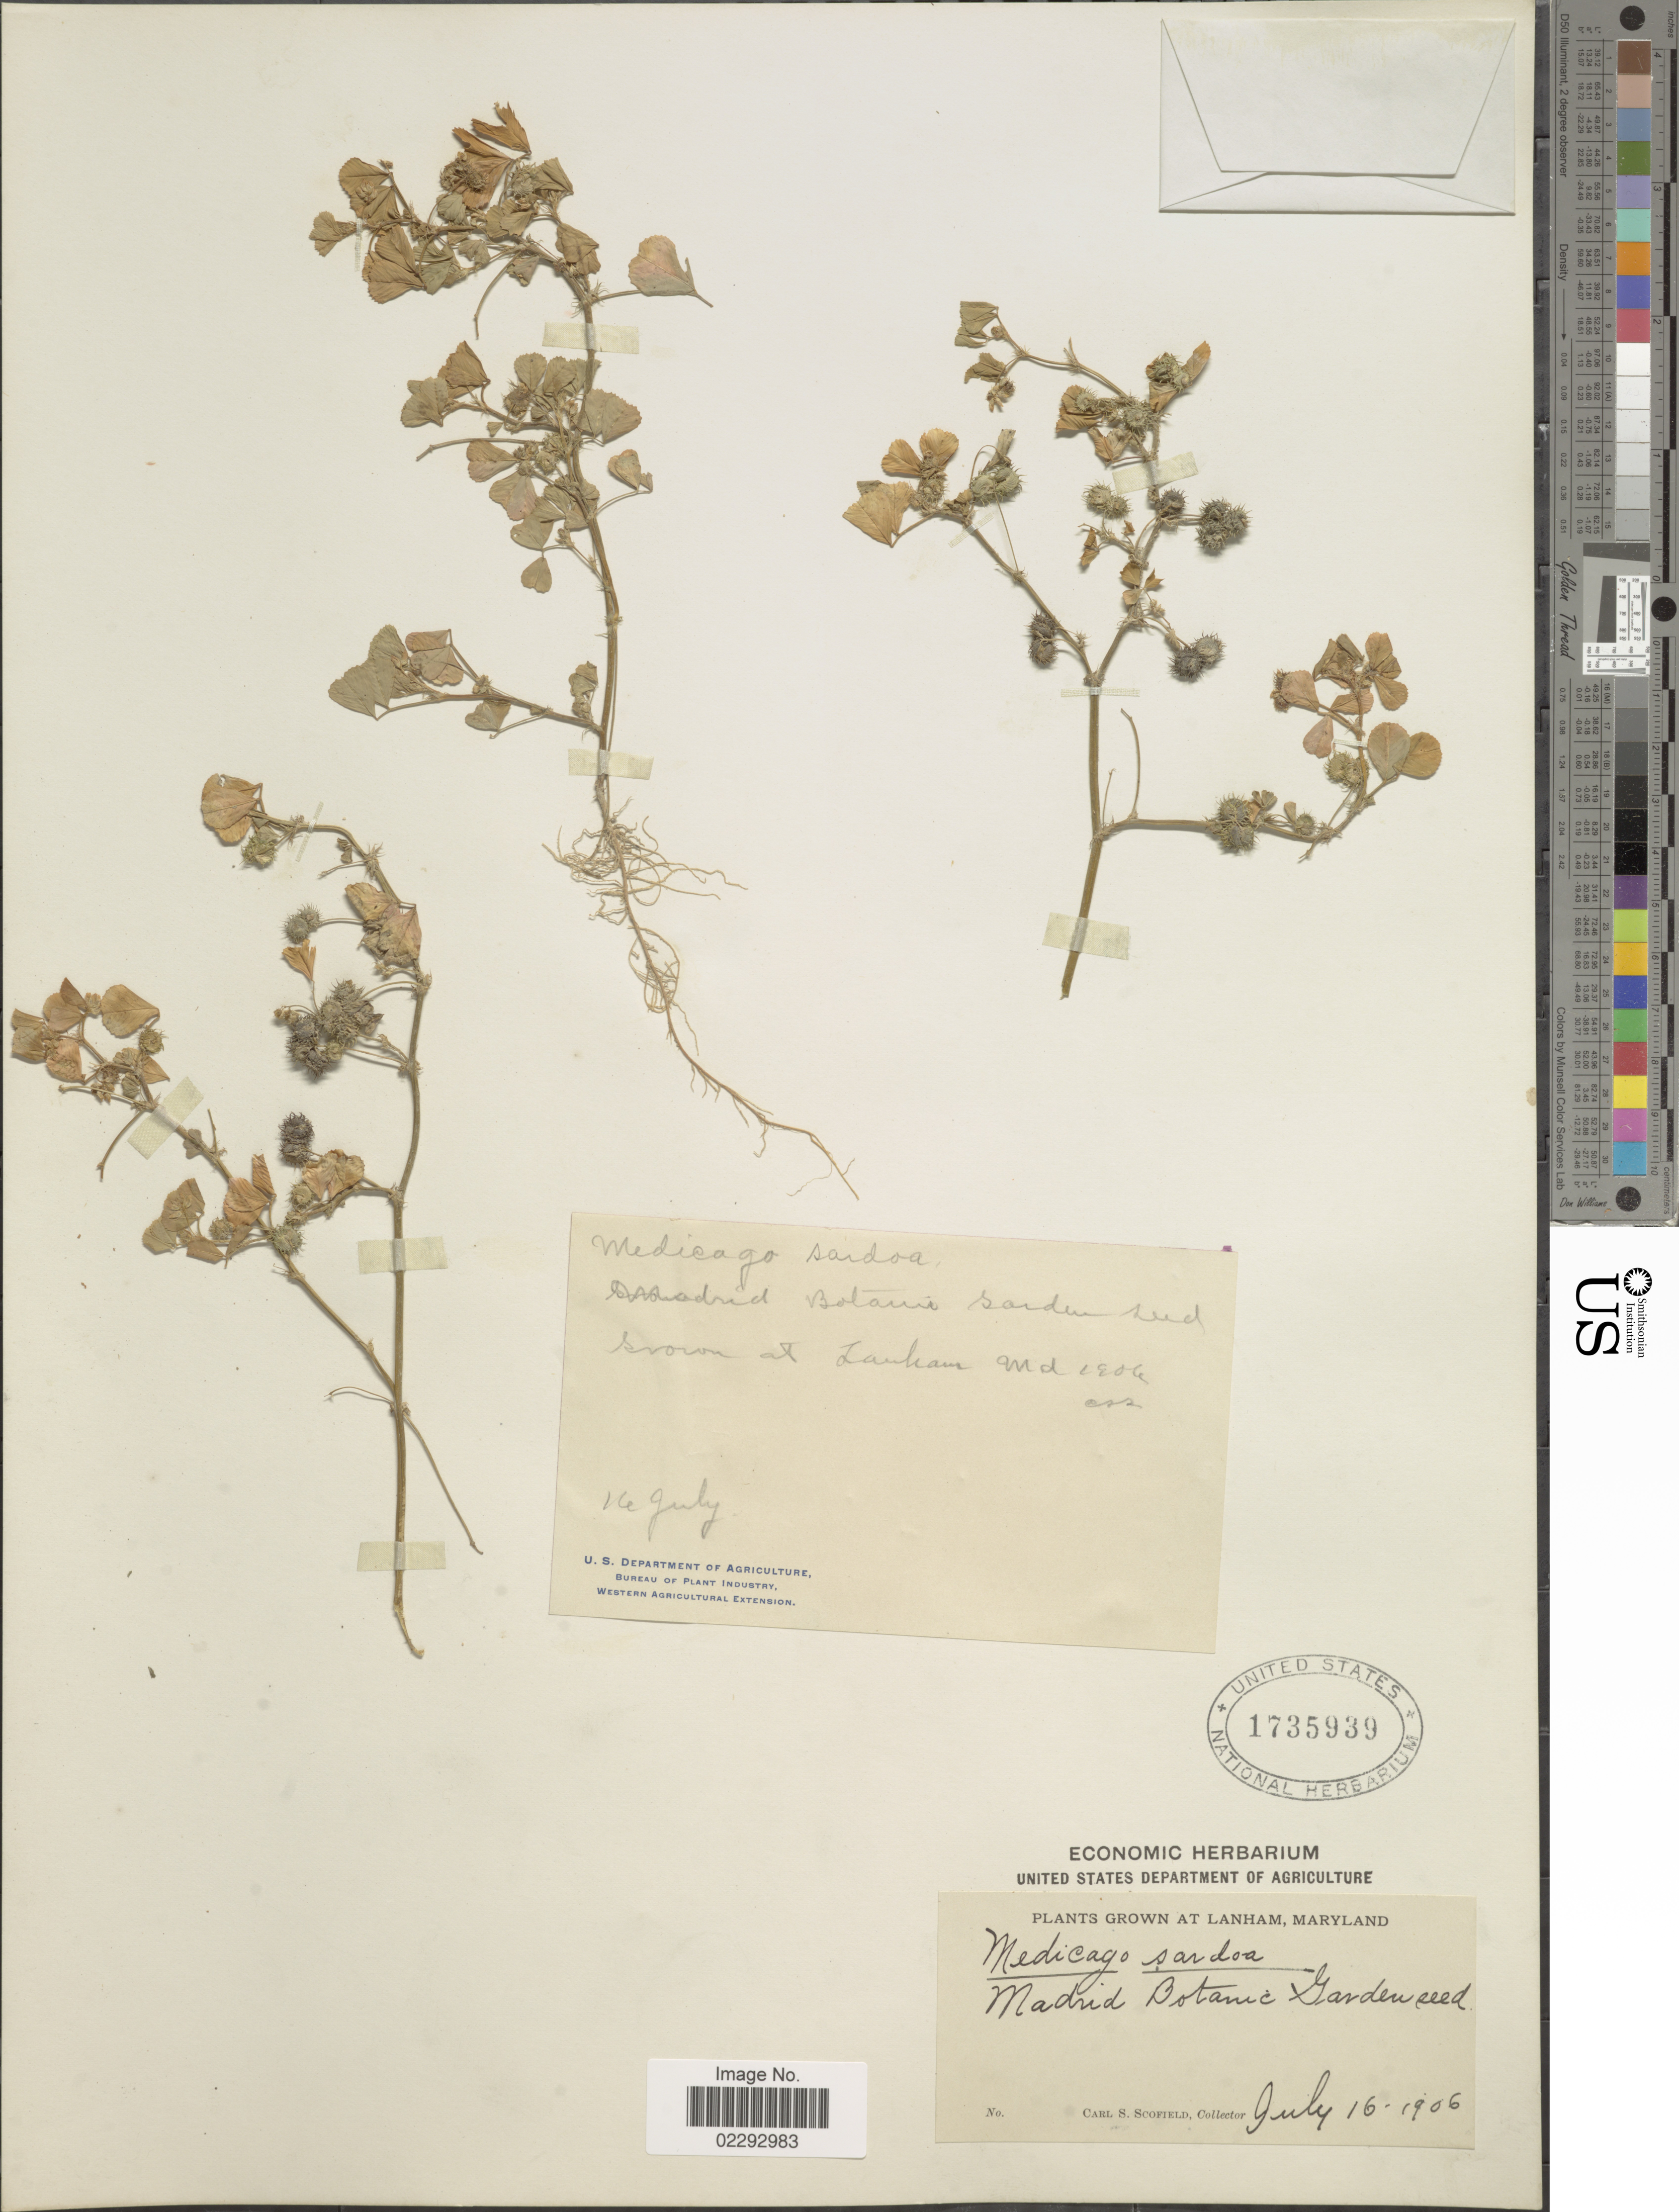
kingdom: Plantae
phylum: Tracheophyta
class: Magnoliopsida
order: Fabales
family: Fabaceae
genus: Medicago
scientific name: Medicago sardoa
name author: Moris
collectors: C. Scofield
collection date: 1906-07-16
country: United States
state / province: Maryland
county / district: Prince George's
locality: Lanham, Maryland.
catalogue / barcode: US 1735939